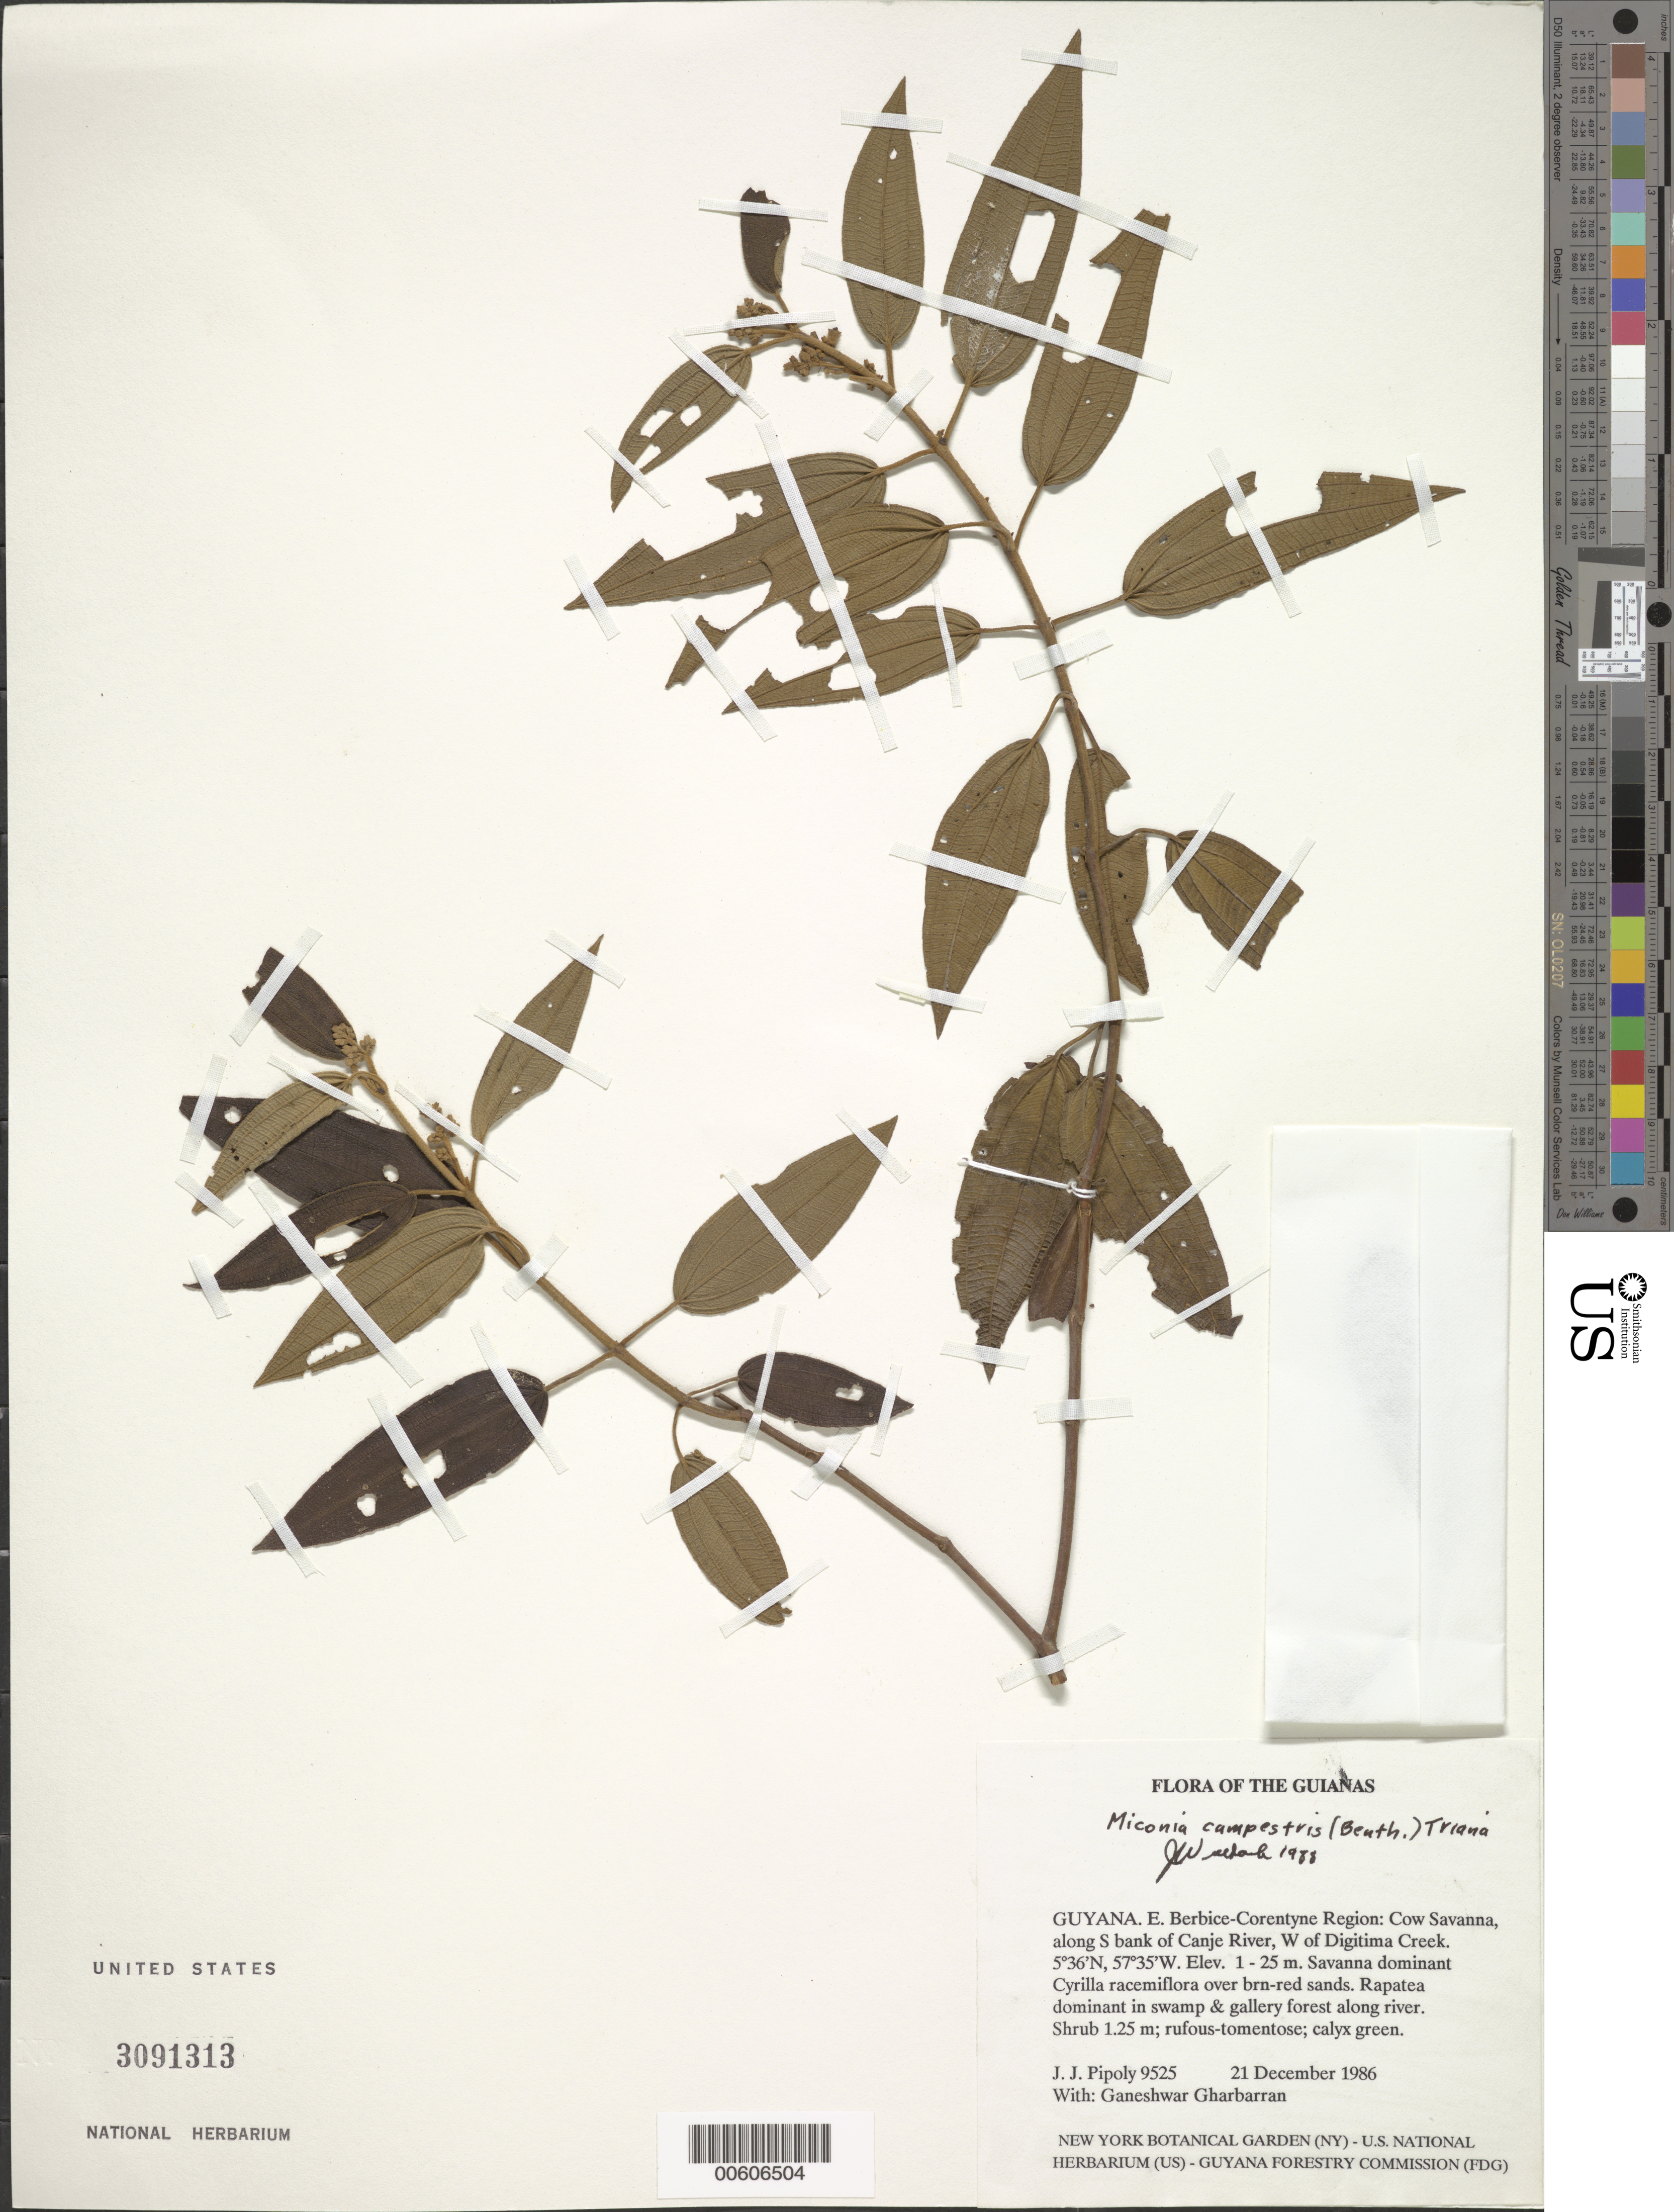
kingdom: Plantae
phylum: Tracheophyta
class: Magnoliopsida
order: Myrtales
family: Melastomataceae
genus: Miconia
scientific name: Miconia campestris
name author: (Benth.) Triana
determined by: Wurdack, John J., (US), US (UNITED STATES)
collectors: J. J. Pipoly & G. Gharbarran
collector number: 9525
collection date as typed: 21 December 1986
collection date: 1986-12-21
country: Guyana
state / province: E. Berbice-Corentyne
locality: Cow savanna, along S bank of Canje River, W of Digitima Creek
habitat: Savanna dominant Cyrilla racemiflora over brn-red sands. Rapatea dominant in swamp & gallery forest along river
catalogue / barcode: US 3091313